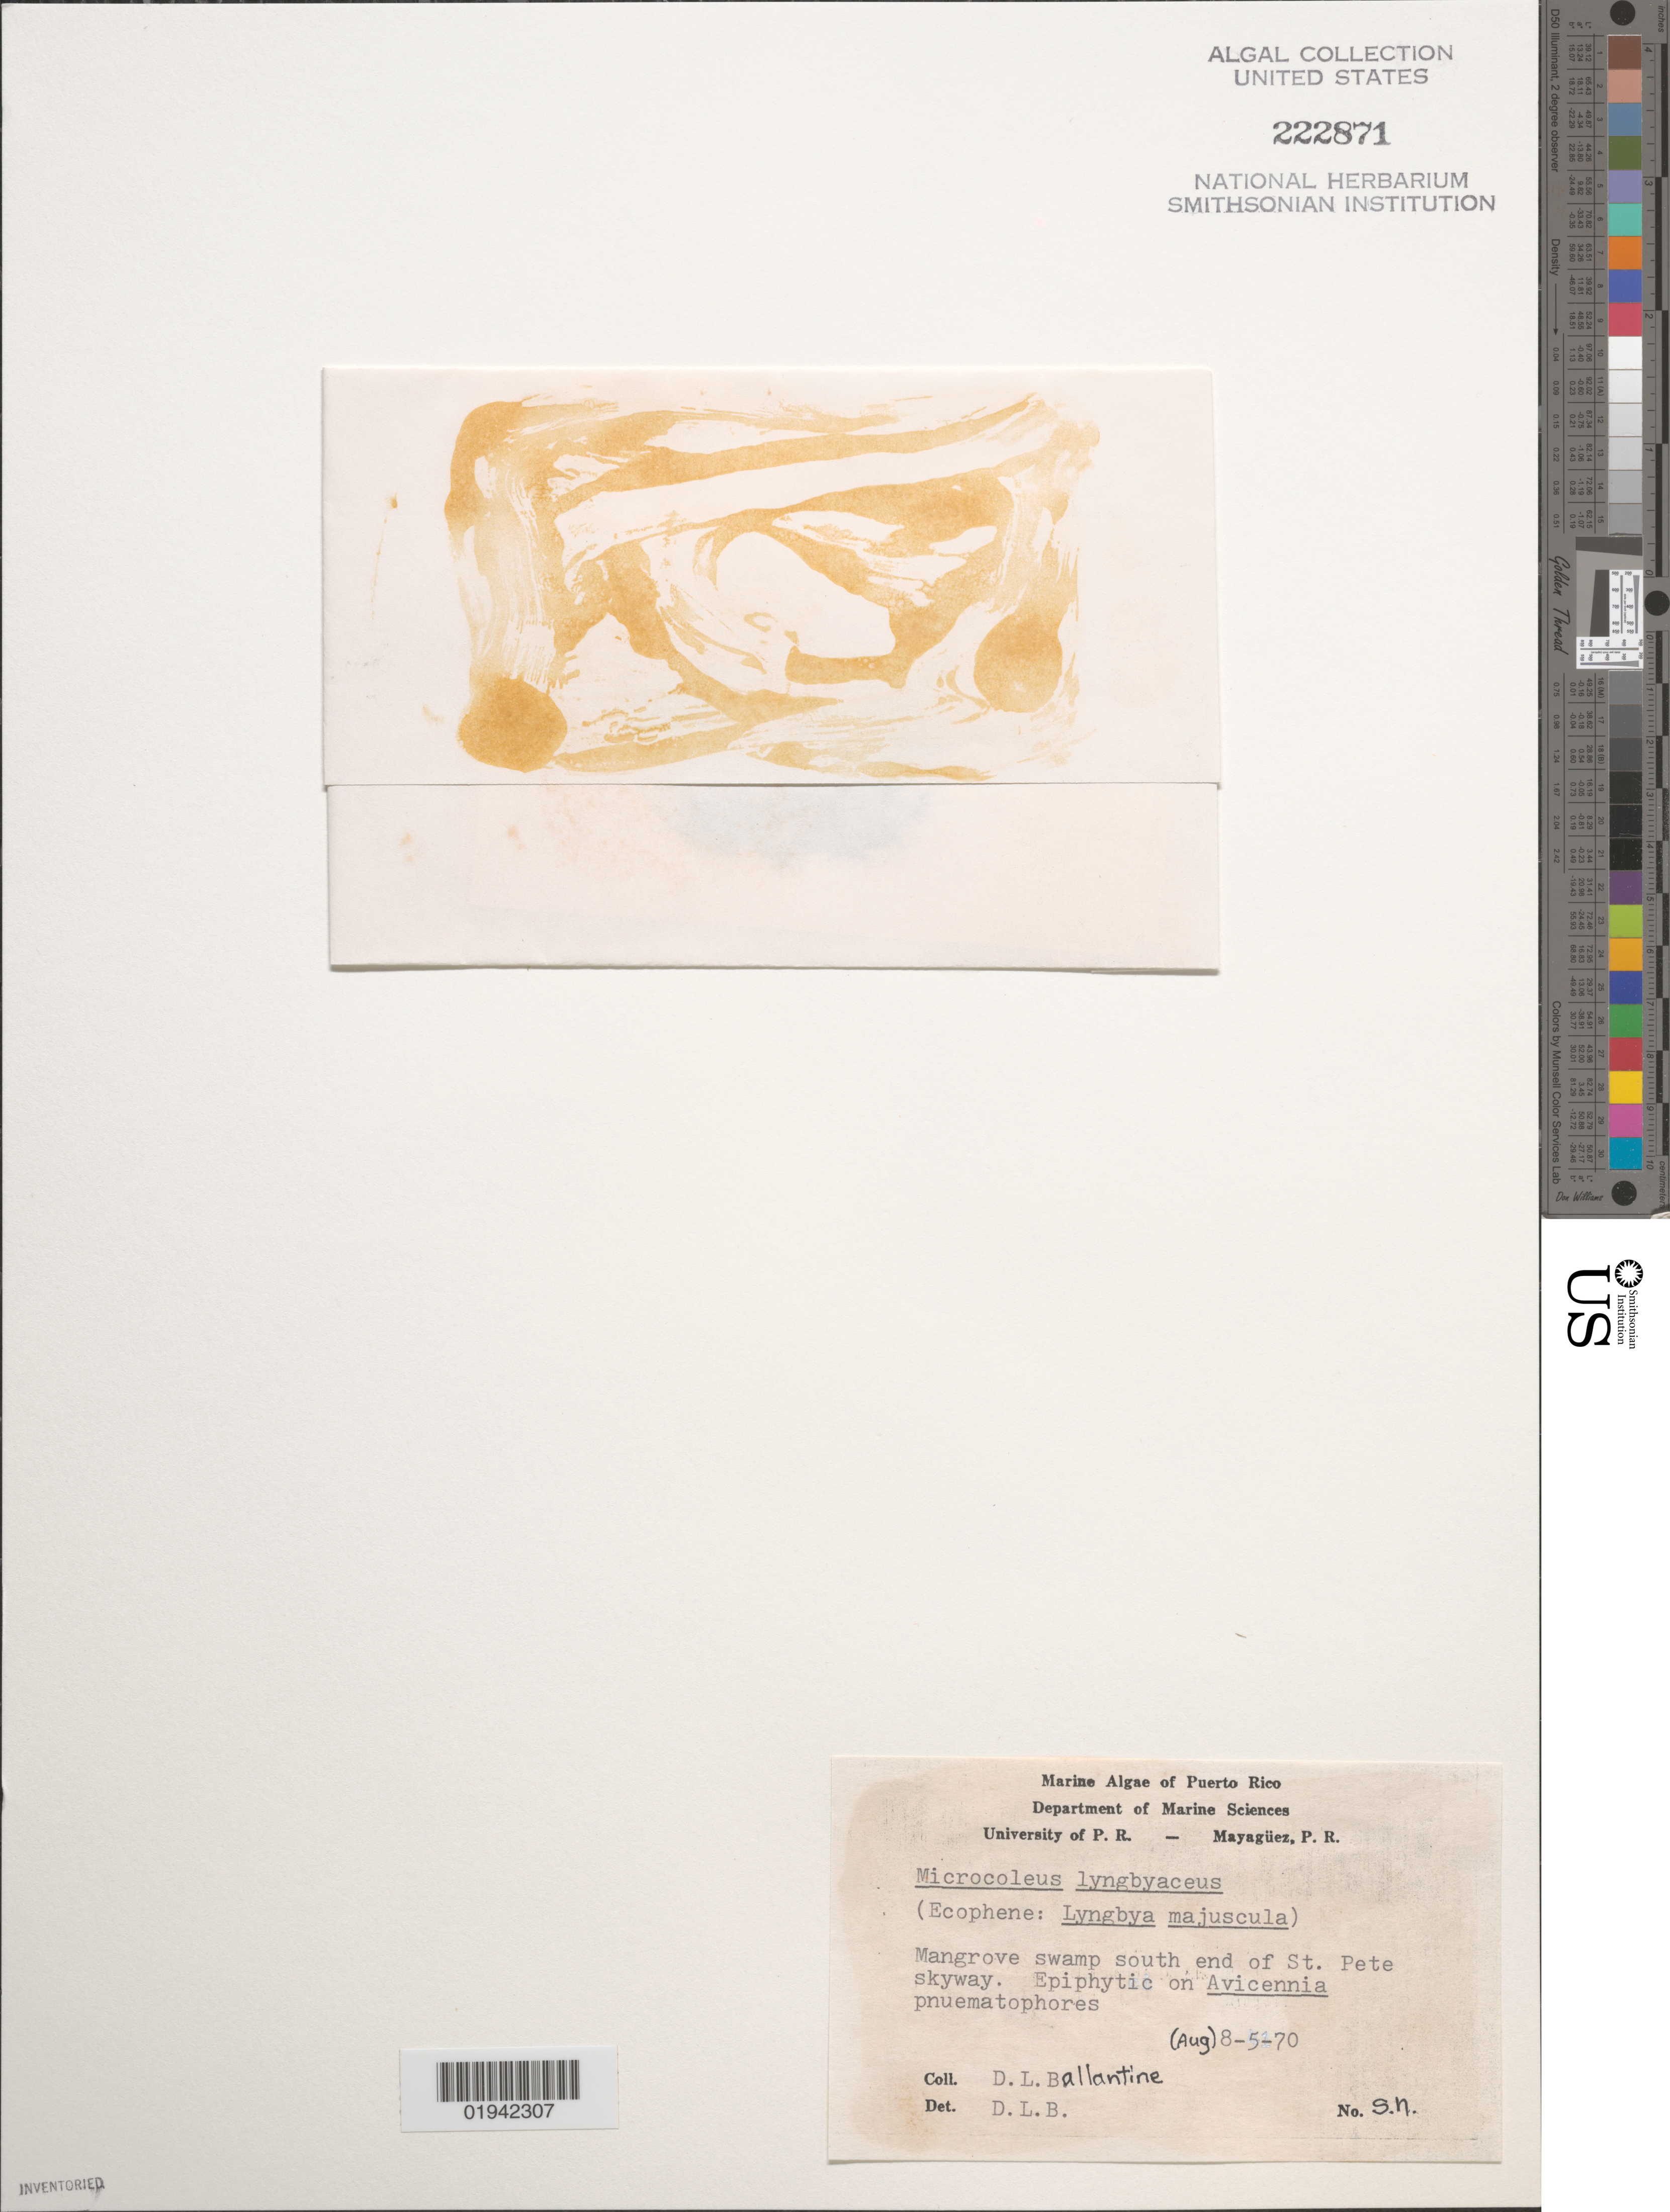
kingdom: Bacteria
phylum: Cyanobacteria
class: Cyanobacteriia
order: Cyanobacteriales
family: Microcoleaceae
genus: Microcoleus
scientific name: Microcoleus lyngbyaceus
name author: Kütz. ex Forti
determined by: Ballantine, D. L.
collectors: D.L. Ballantine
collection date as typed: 05 Aug 1970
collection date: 1970-08-05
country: Puerto Rico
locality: South end of St. Pete skyway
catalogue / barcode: US 222871